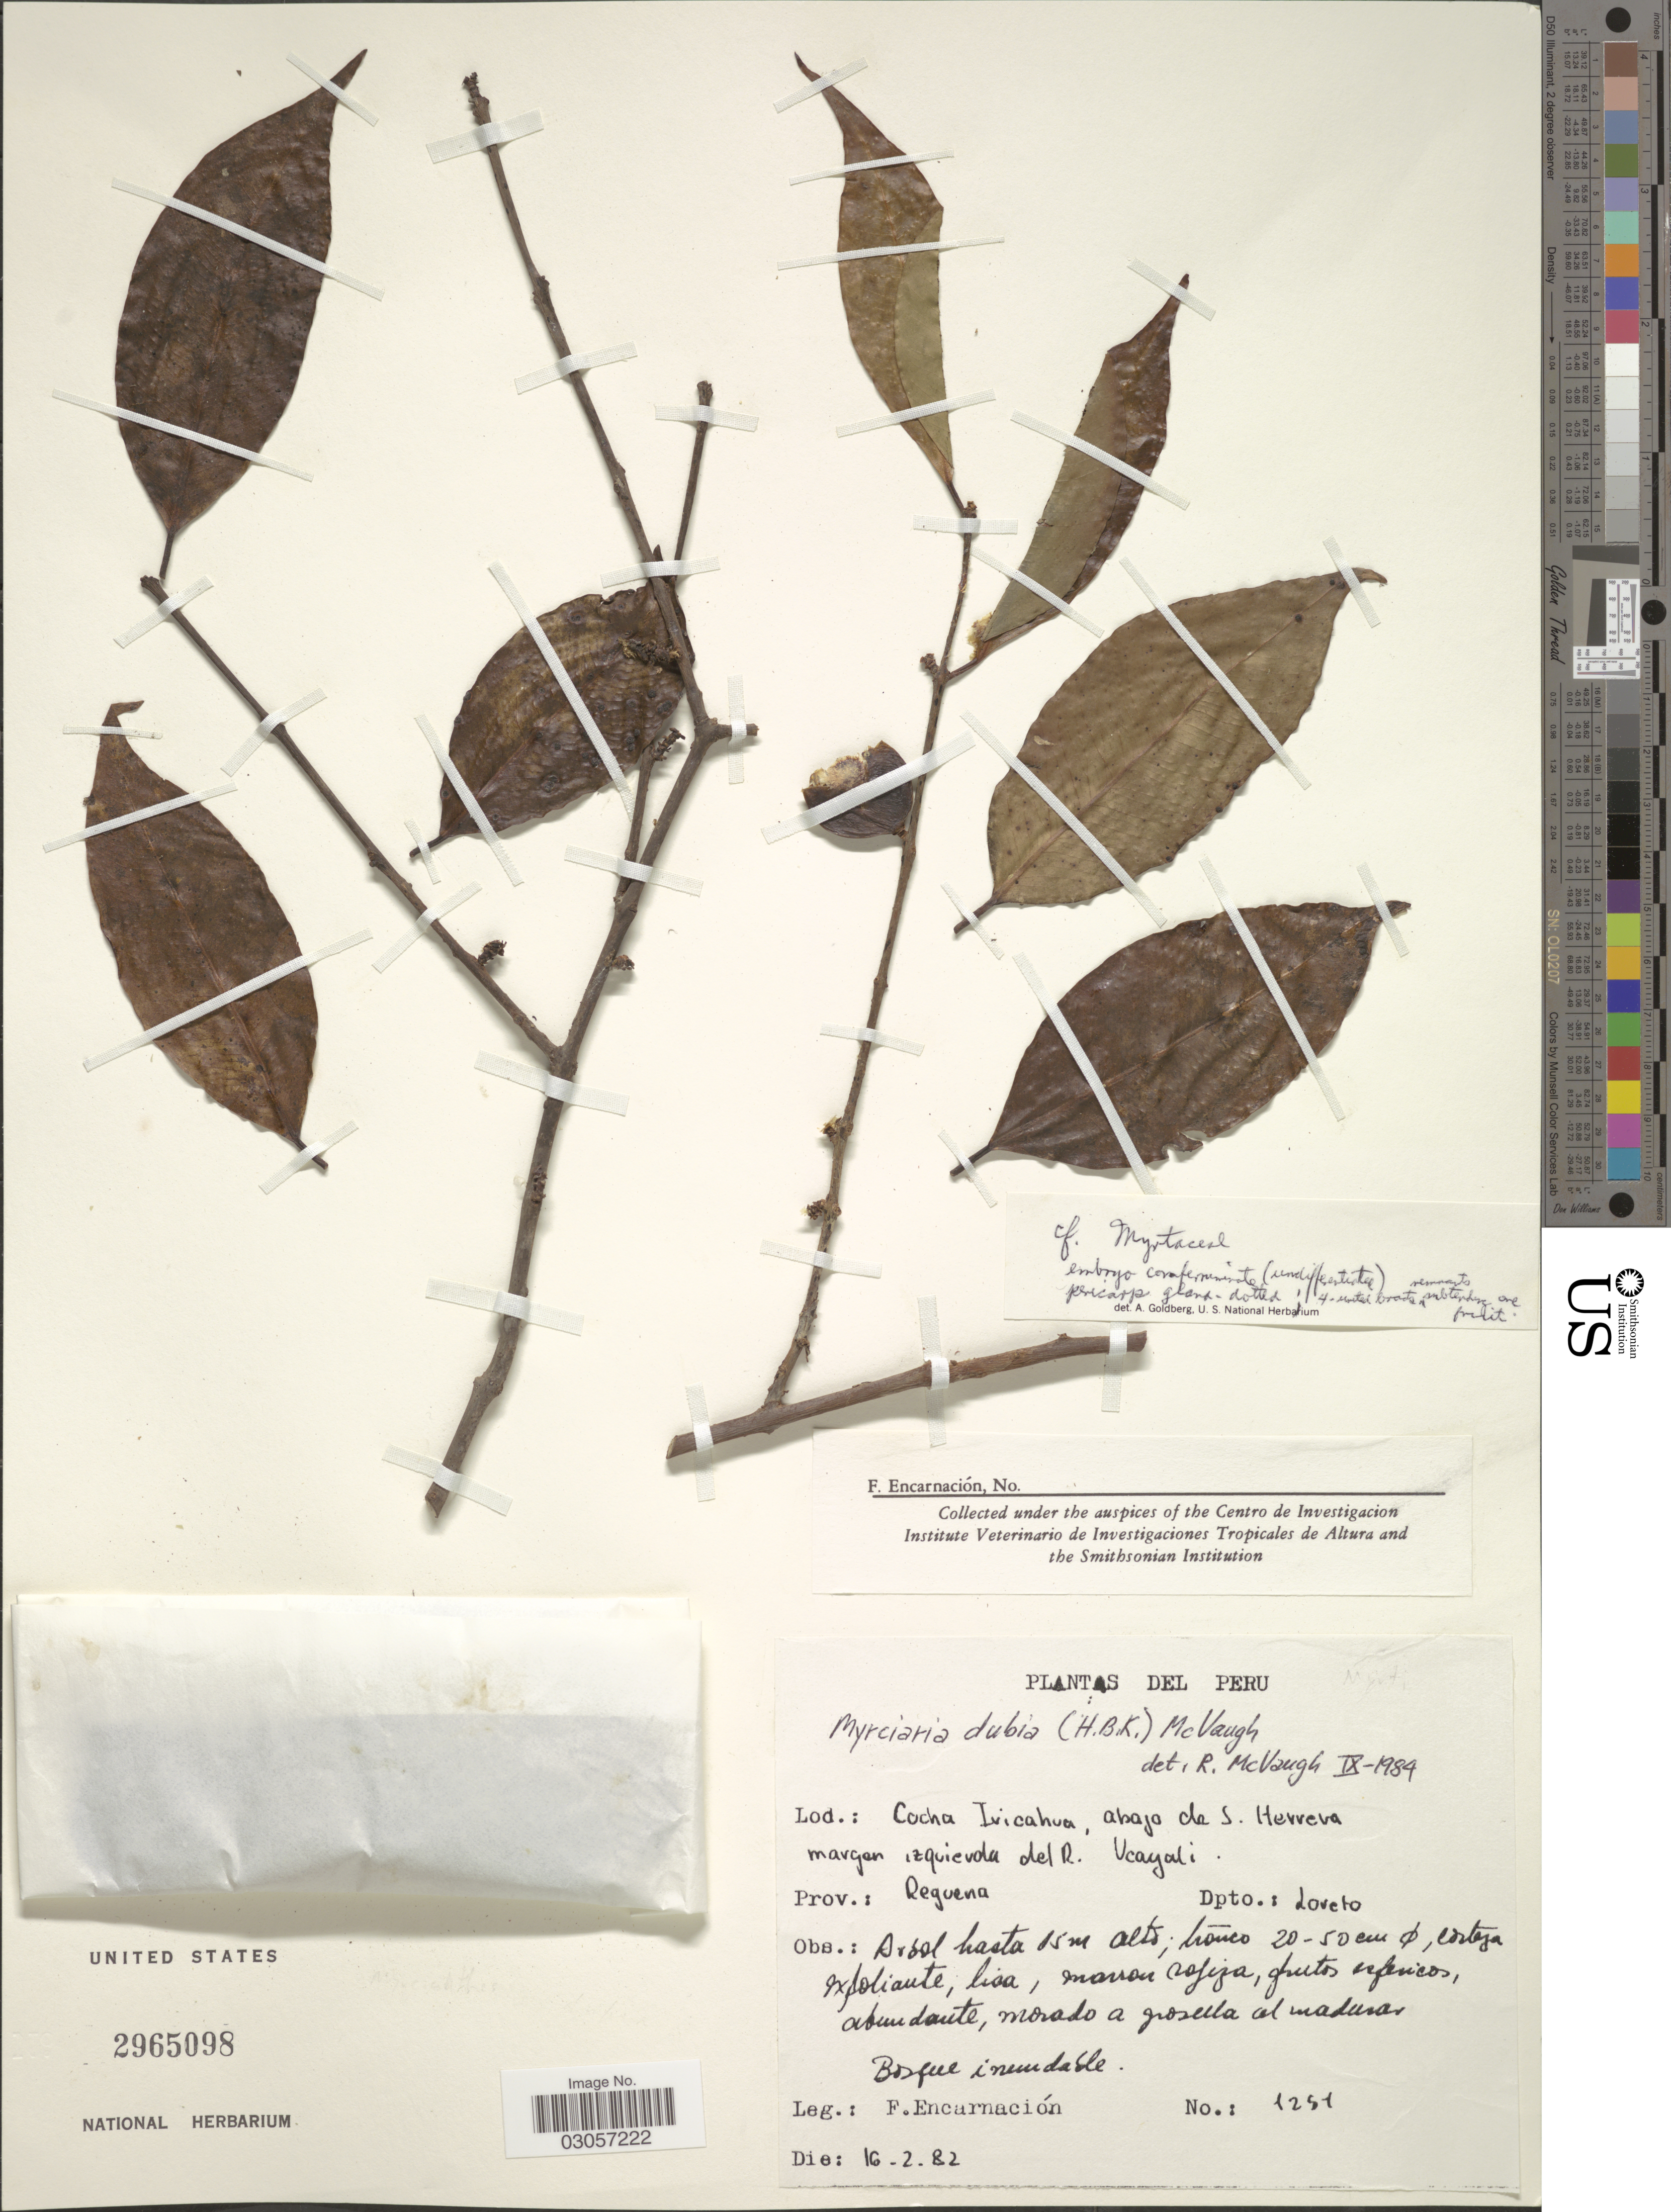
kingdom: Plantae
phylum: Tracheophyta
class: Magnoliopsida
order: Myrtales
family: Myrtaceae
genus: Myrciaria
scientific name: Myrciaria dubia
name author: (Kunth) McVaugh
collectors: F. Encarnación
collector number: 1251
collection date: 1982-02-16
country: Peru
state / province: Loreto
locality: Cocha Iricahua, abajo de S. Herrera, margen izquierda del R. Ucayali, Prov.: Reguena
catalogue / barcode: US 2965098